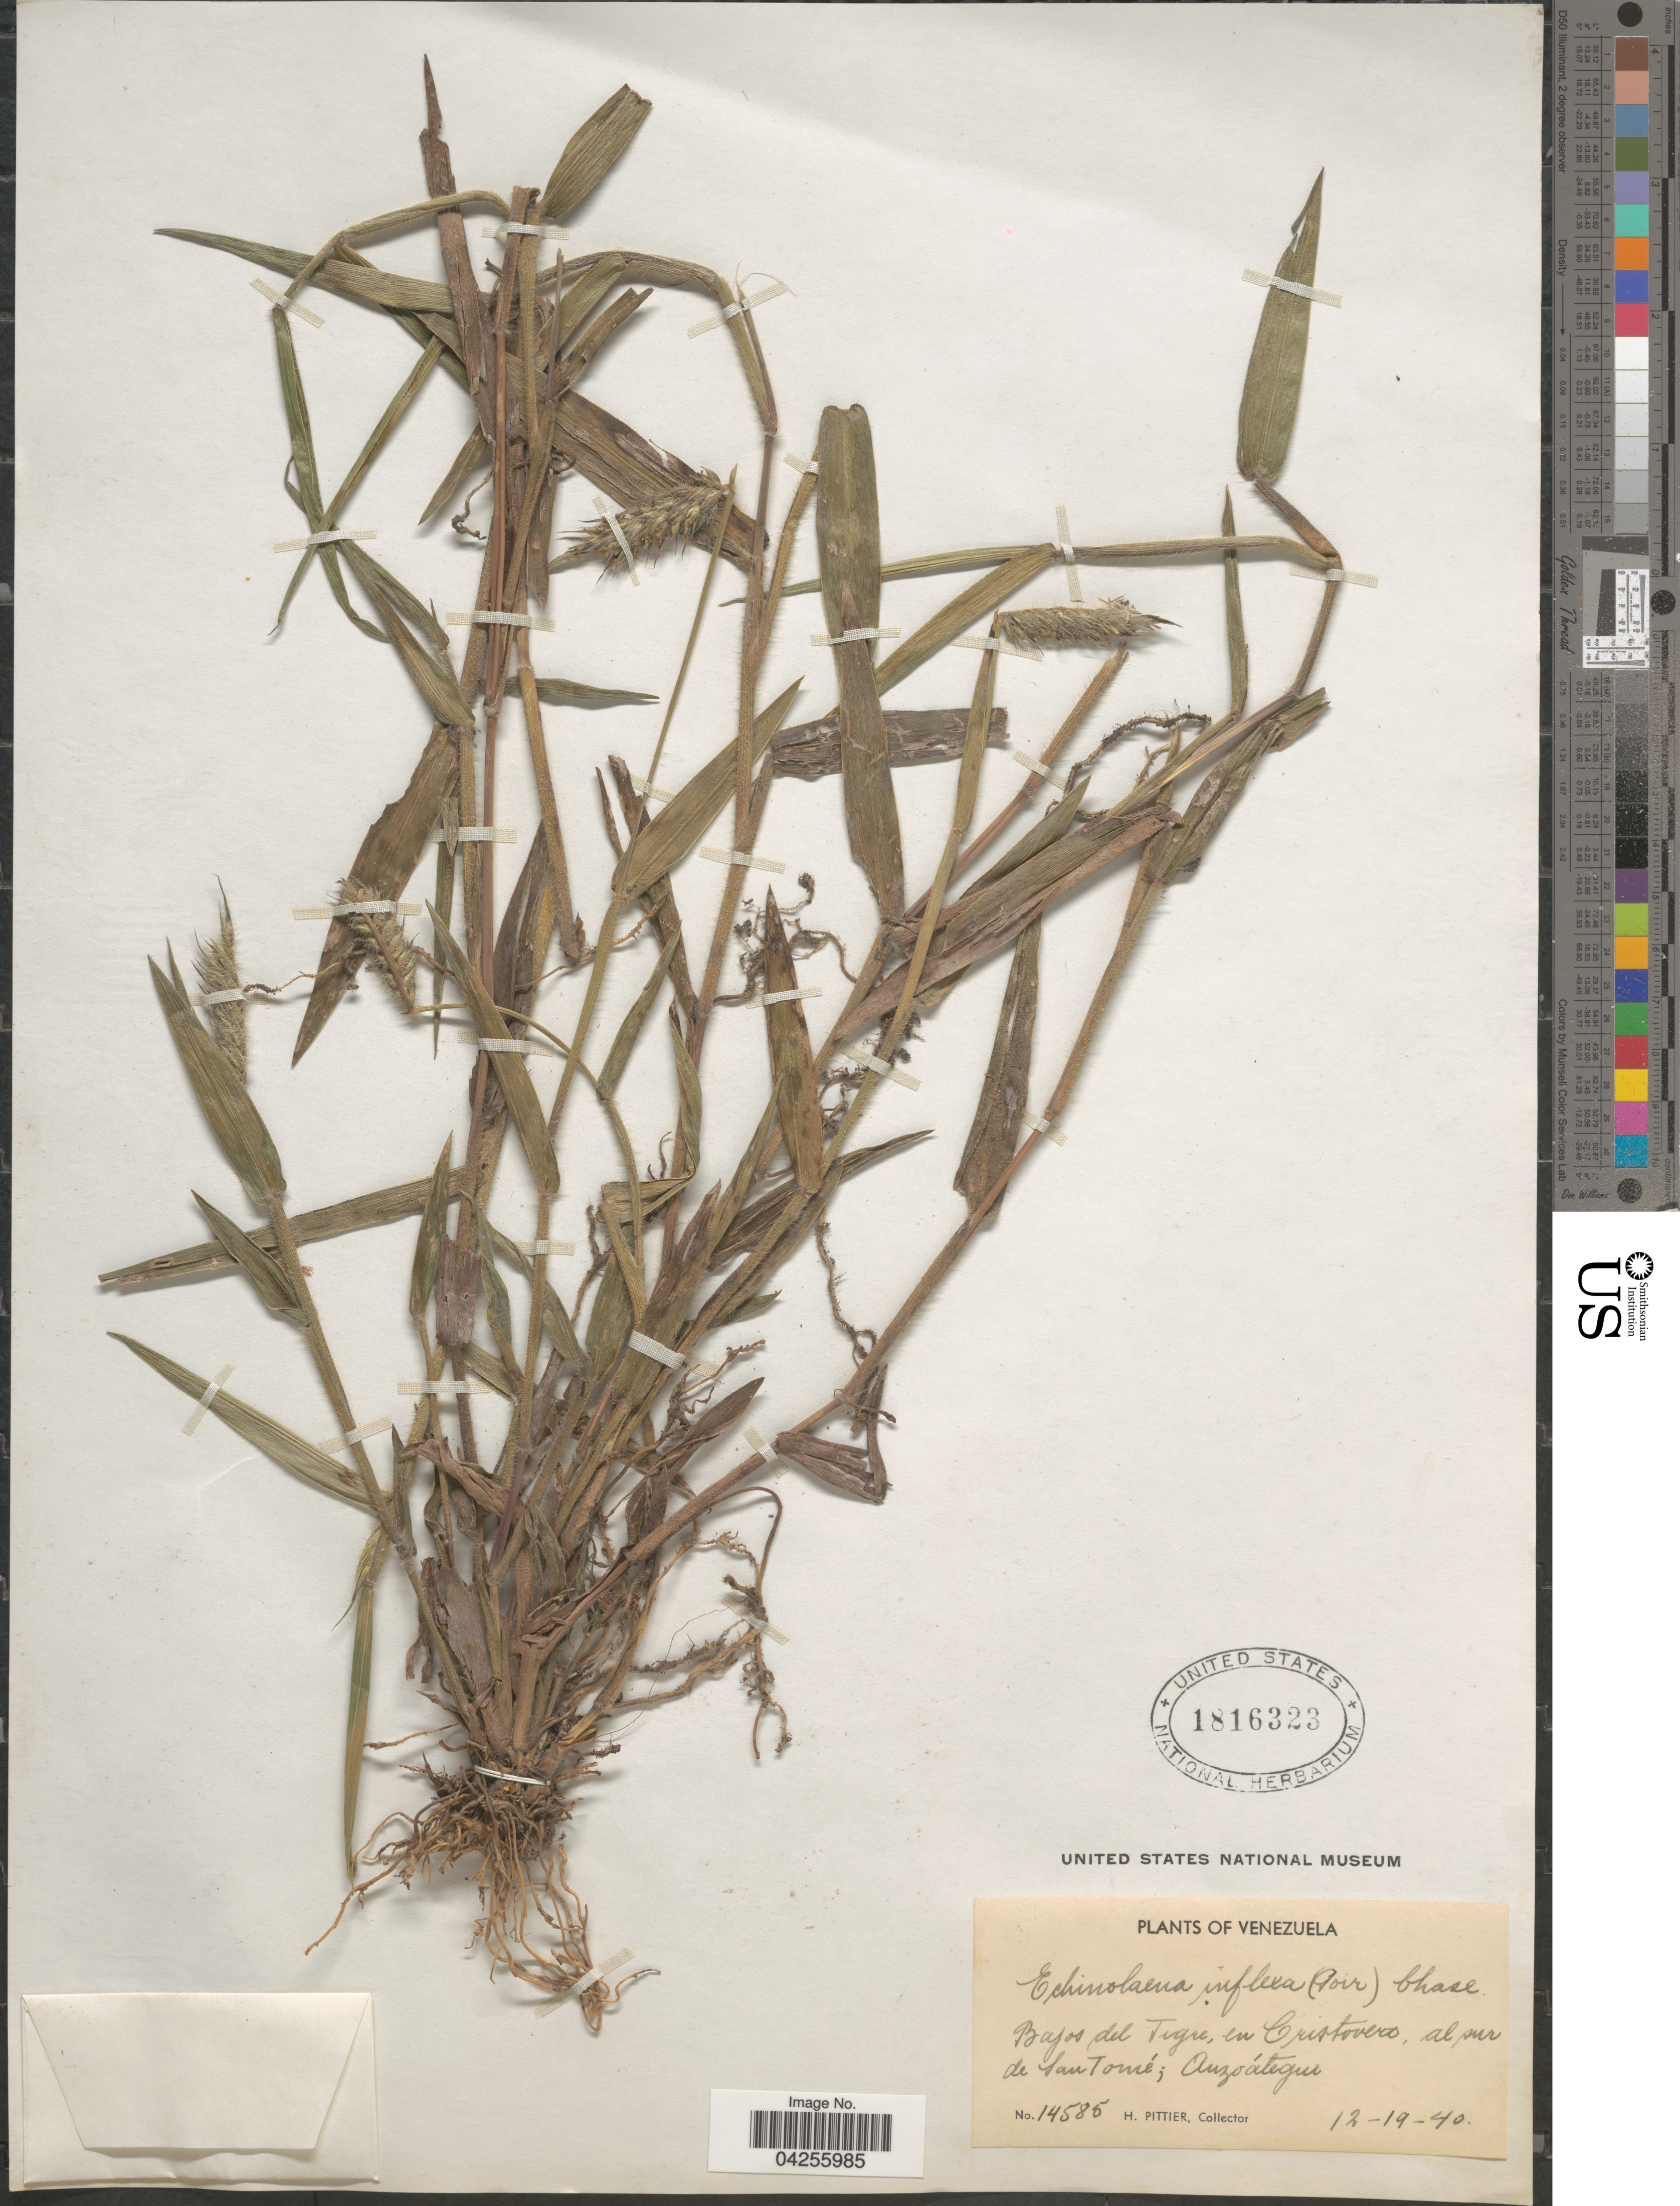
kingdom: Plantae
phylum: Tracheophyta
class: Liliopsida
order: Poales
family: Poaceae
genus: Echinolaena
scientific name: Echinolaena inflexa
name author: (Poir.) Chase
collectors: H. F. Pittier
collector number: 14585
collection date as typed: Transcribed d/m/y: 19/12/40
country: Venezuela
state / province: Anzoategui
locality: Bajos del Tigre, en Cristovero, al sur de San Tomé.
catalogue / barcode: US 1816323